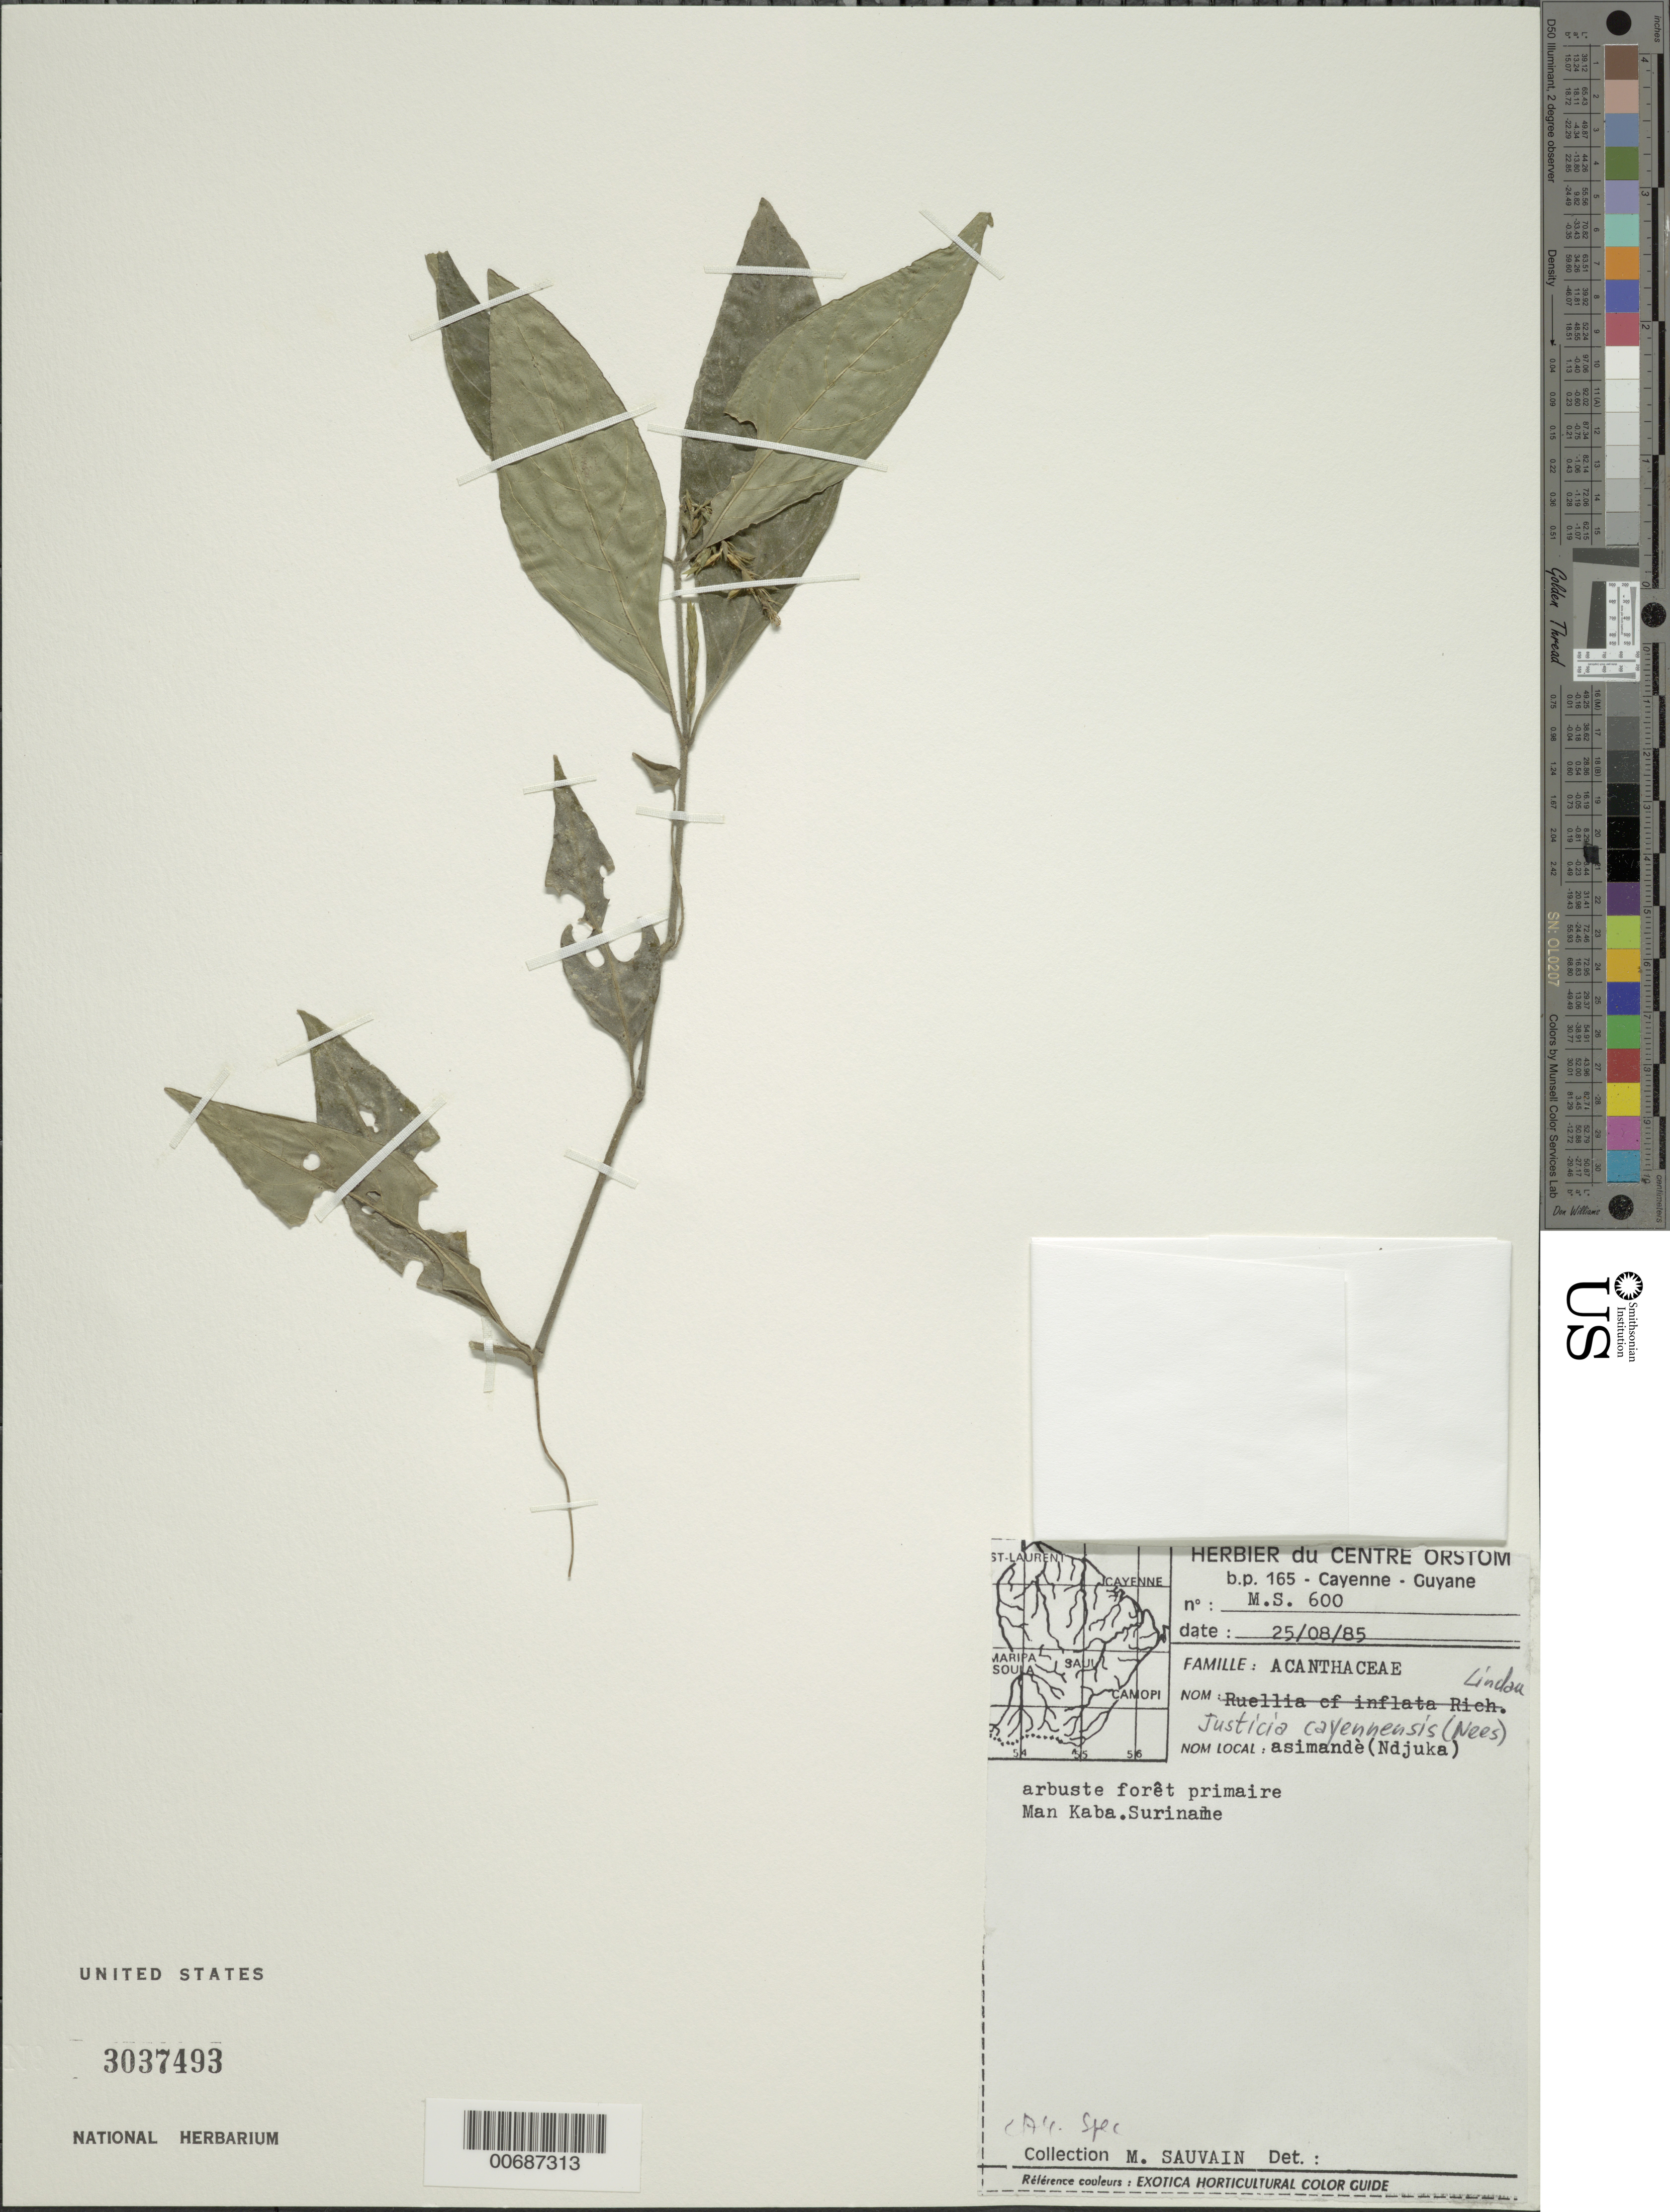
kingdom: Plantae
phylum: Tracheophyta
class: Magnoliopsida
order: Lamiales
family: Acanthaceae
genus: Justicia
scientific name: Justicia cayennensis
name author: (Nees) Lindau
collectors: M. Sauvain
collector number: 600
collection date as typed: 25-Aug-85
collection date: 1985-08-25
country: Suriname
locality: Saut Mankaba Soula, Bassin du Maroni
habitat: Primary forest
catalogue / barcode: US 3037493